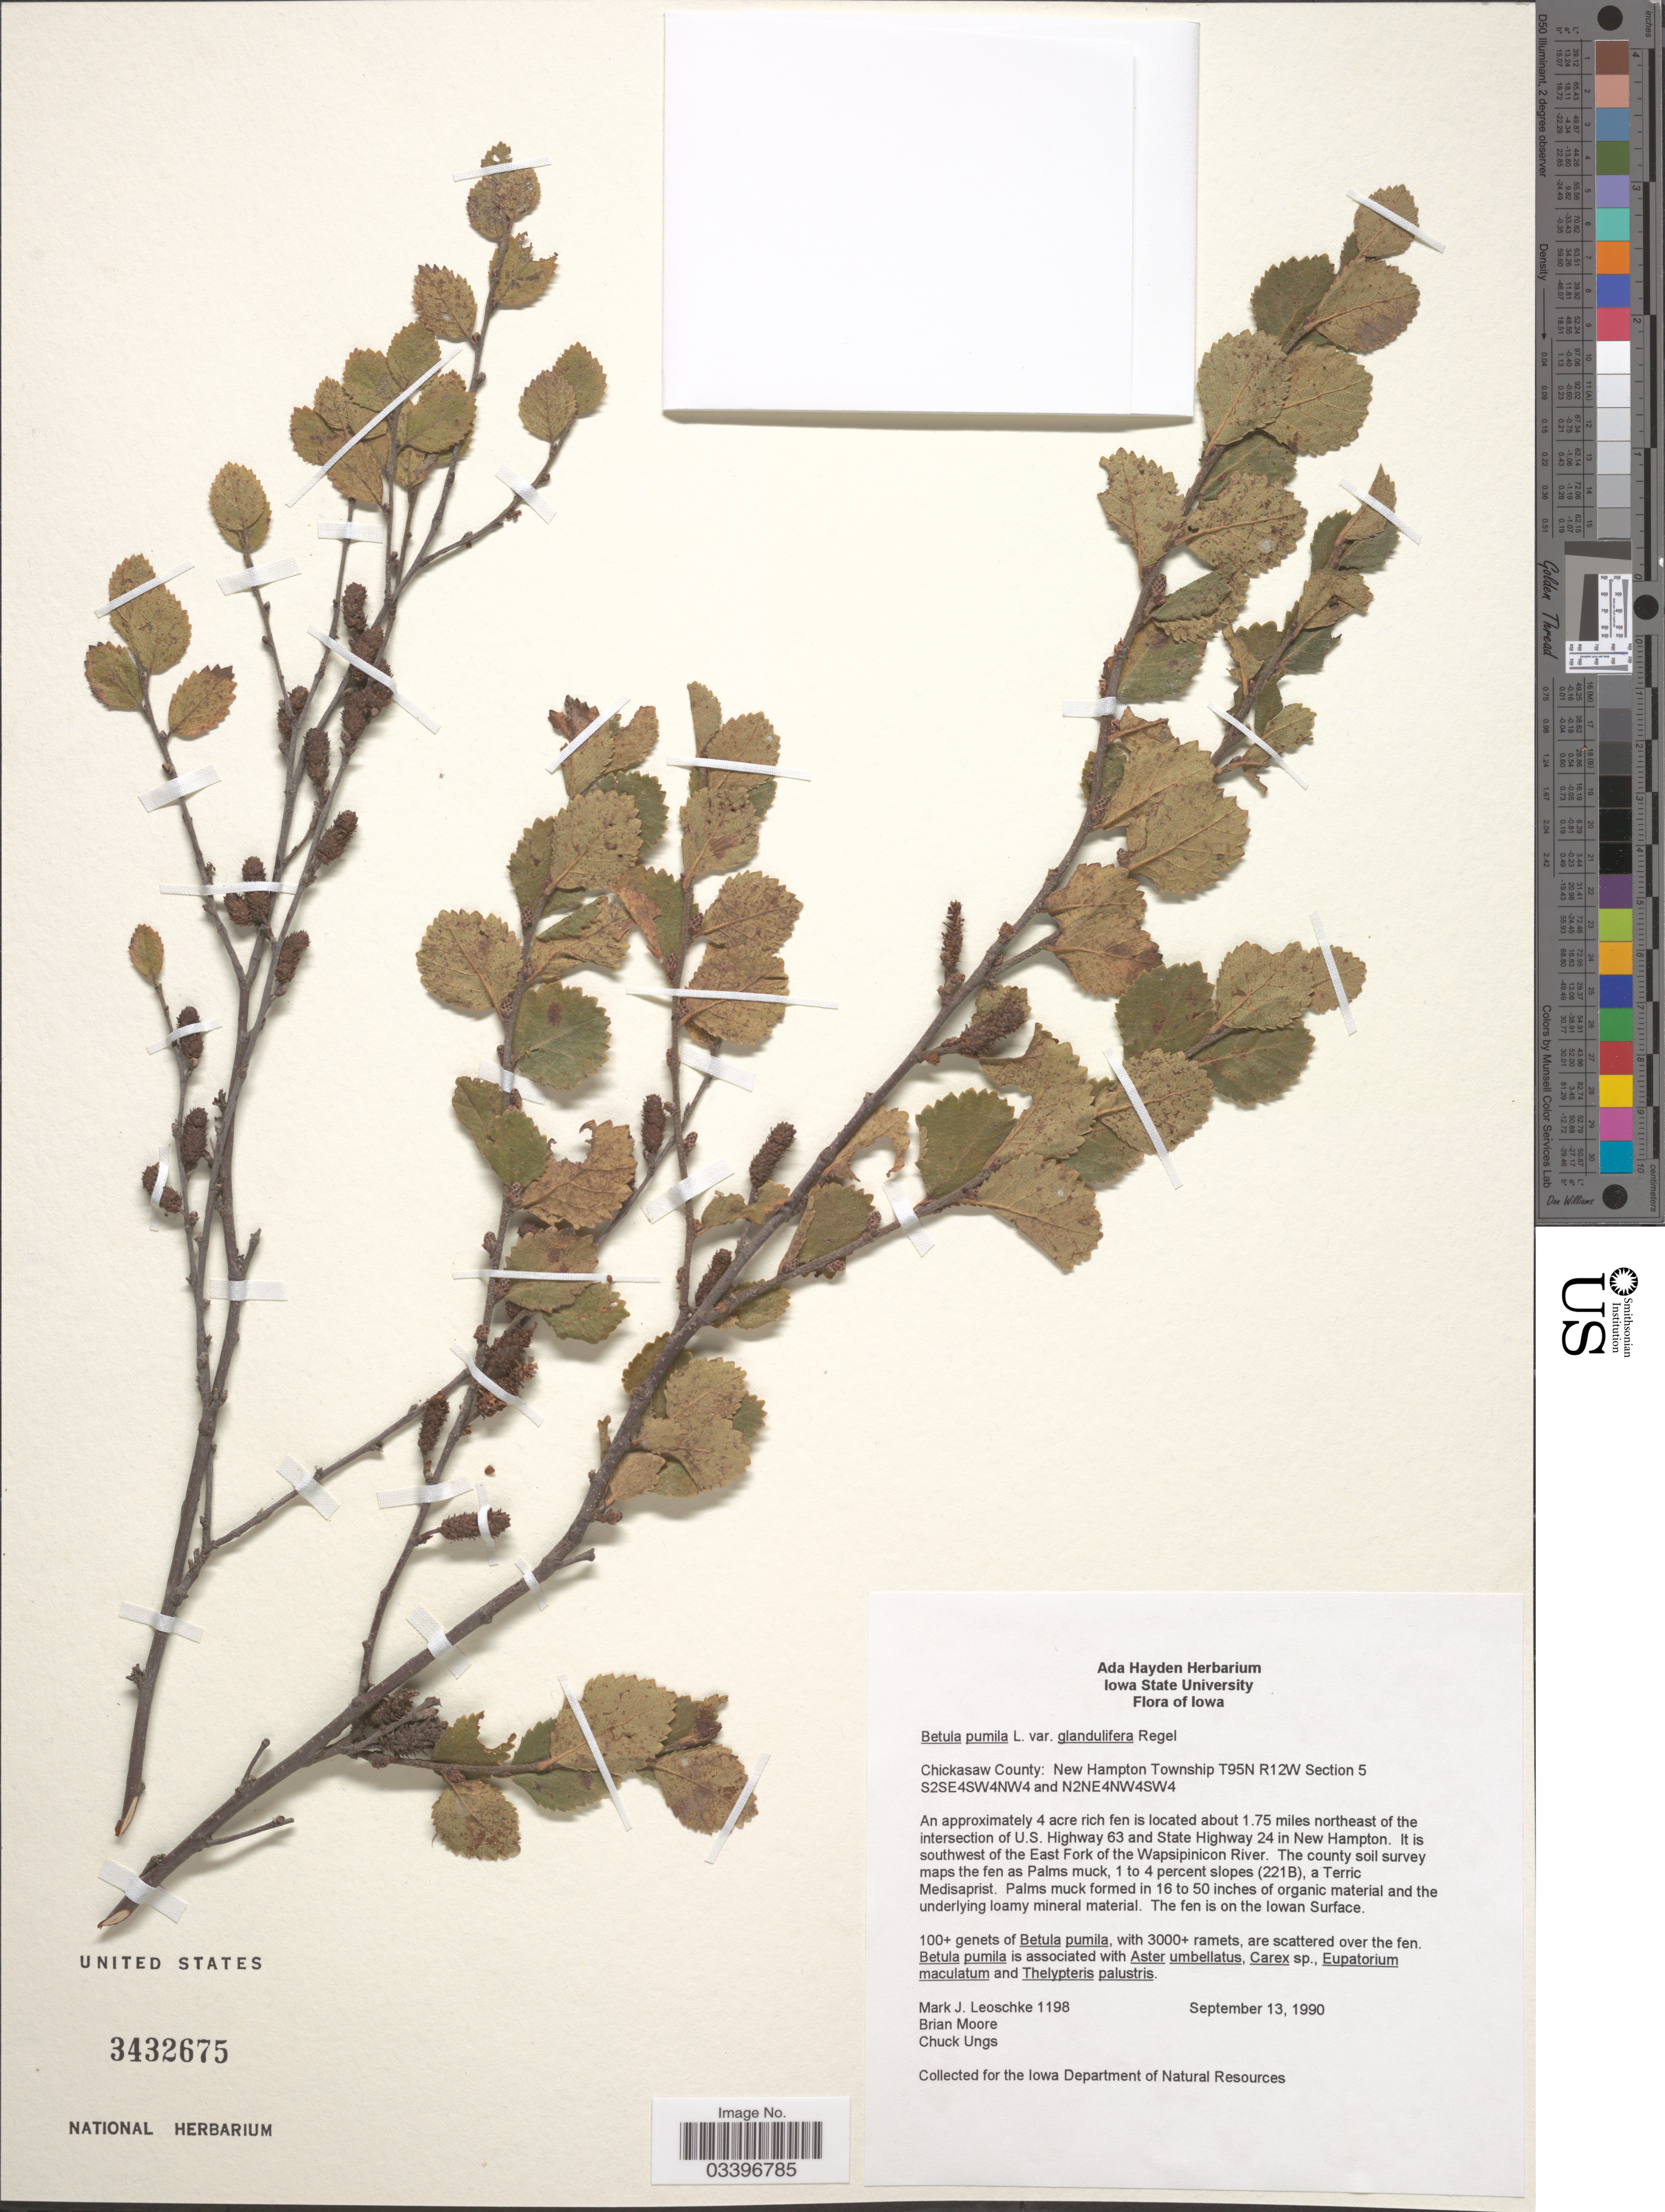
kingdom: Plantae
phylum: Tracheophyta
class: Magnoliopsida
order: Fagales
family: Betulaceae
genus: Betula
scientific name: Betula pumila var. glandulifera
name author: Regel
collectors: M. J. Leoschke, B. Moore & C. Ungs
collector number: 1198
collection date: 1990-09-13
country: United States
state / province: Iowa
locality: Chickasaw County: New Hampton Township T95N R12 W Section 5 S2SE4SE4NW4 and N2NE4NW4SW4. An approximately 4 acre rich fen is located about 1.75 miles northeast of the intersection of U.S. Highway 63 and State Highway 24 in New Hampton. It is southwest of the East Fork of the Wapsipinicon River. The fen is on the lowan Surface.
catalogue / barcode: US 3432675